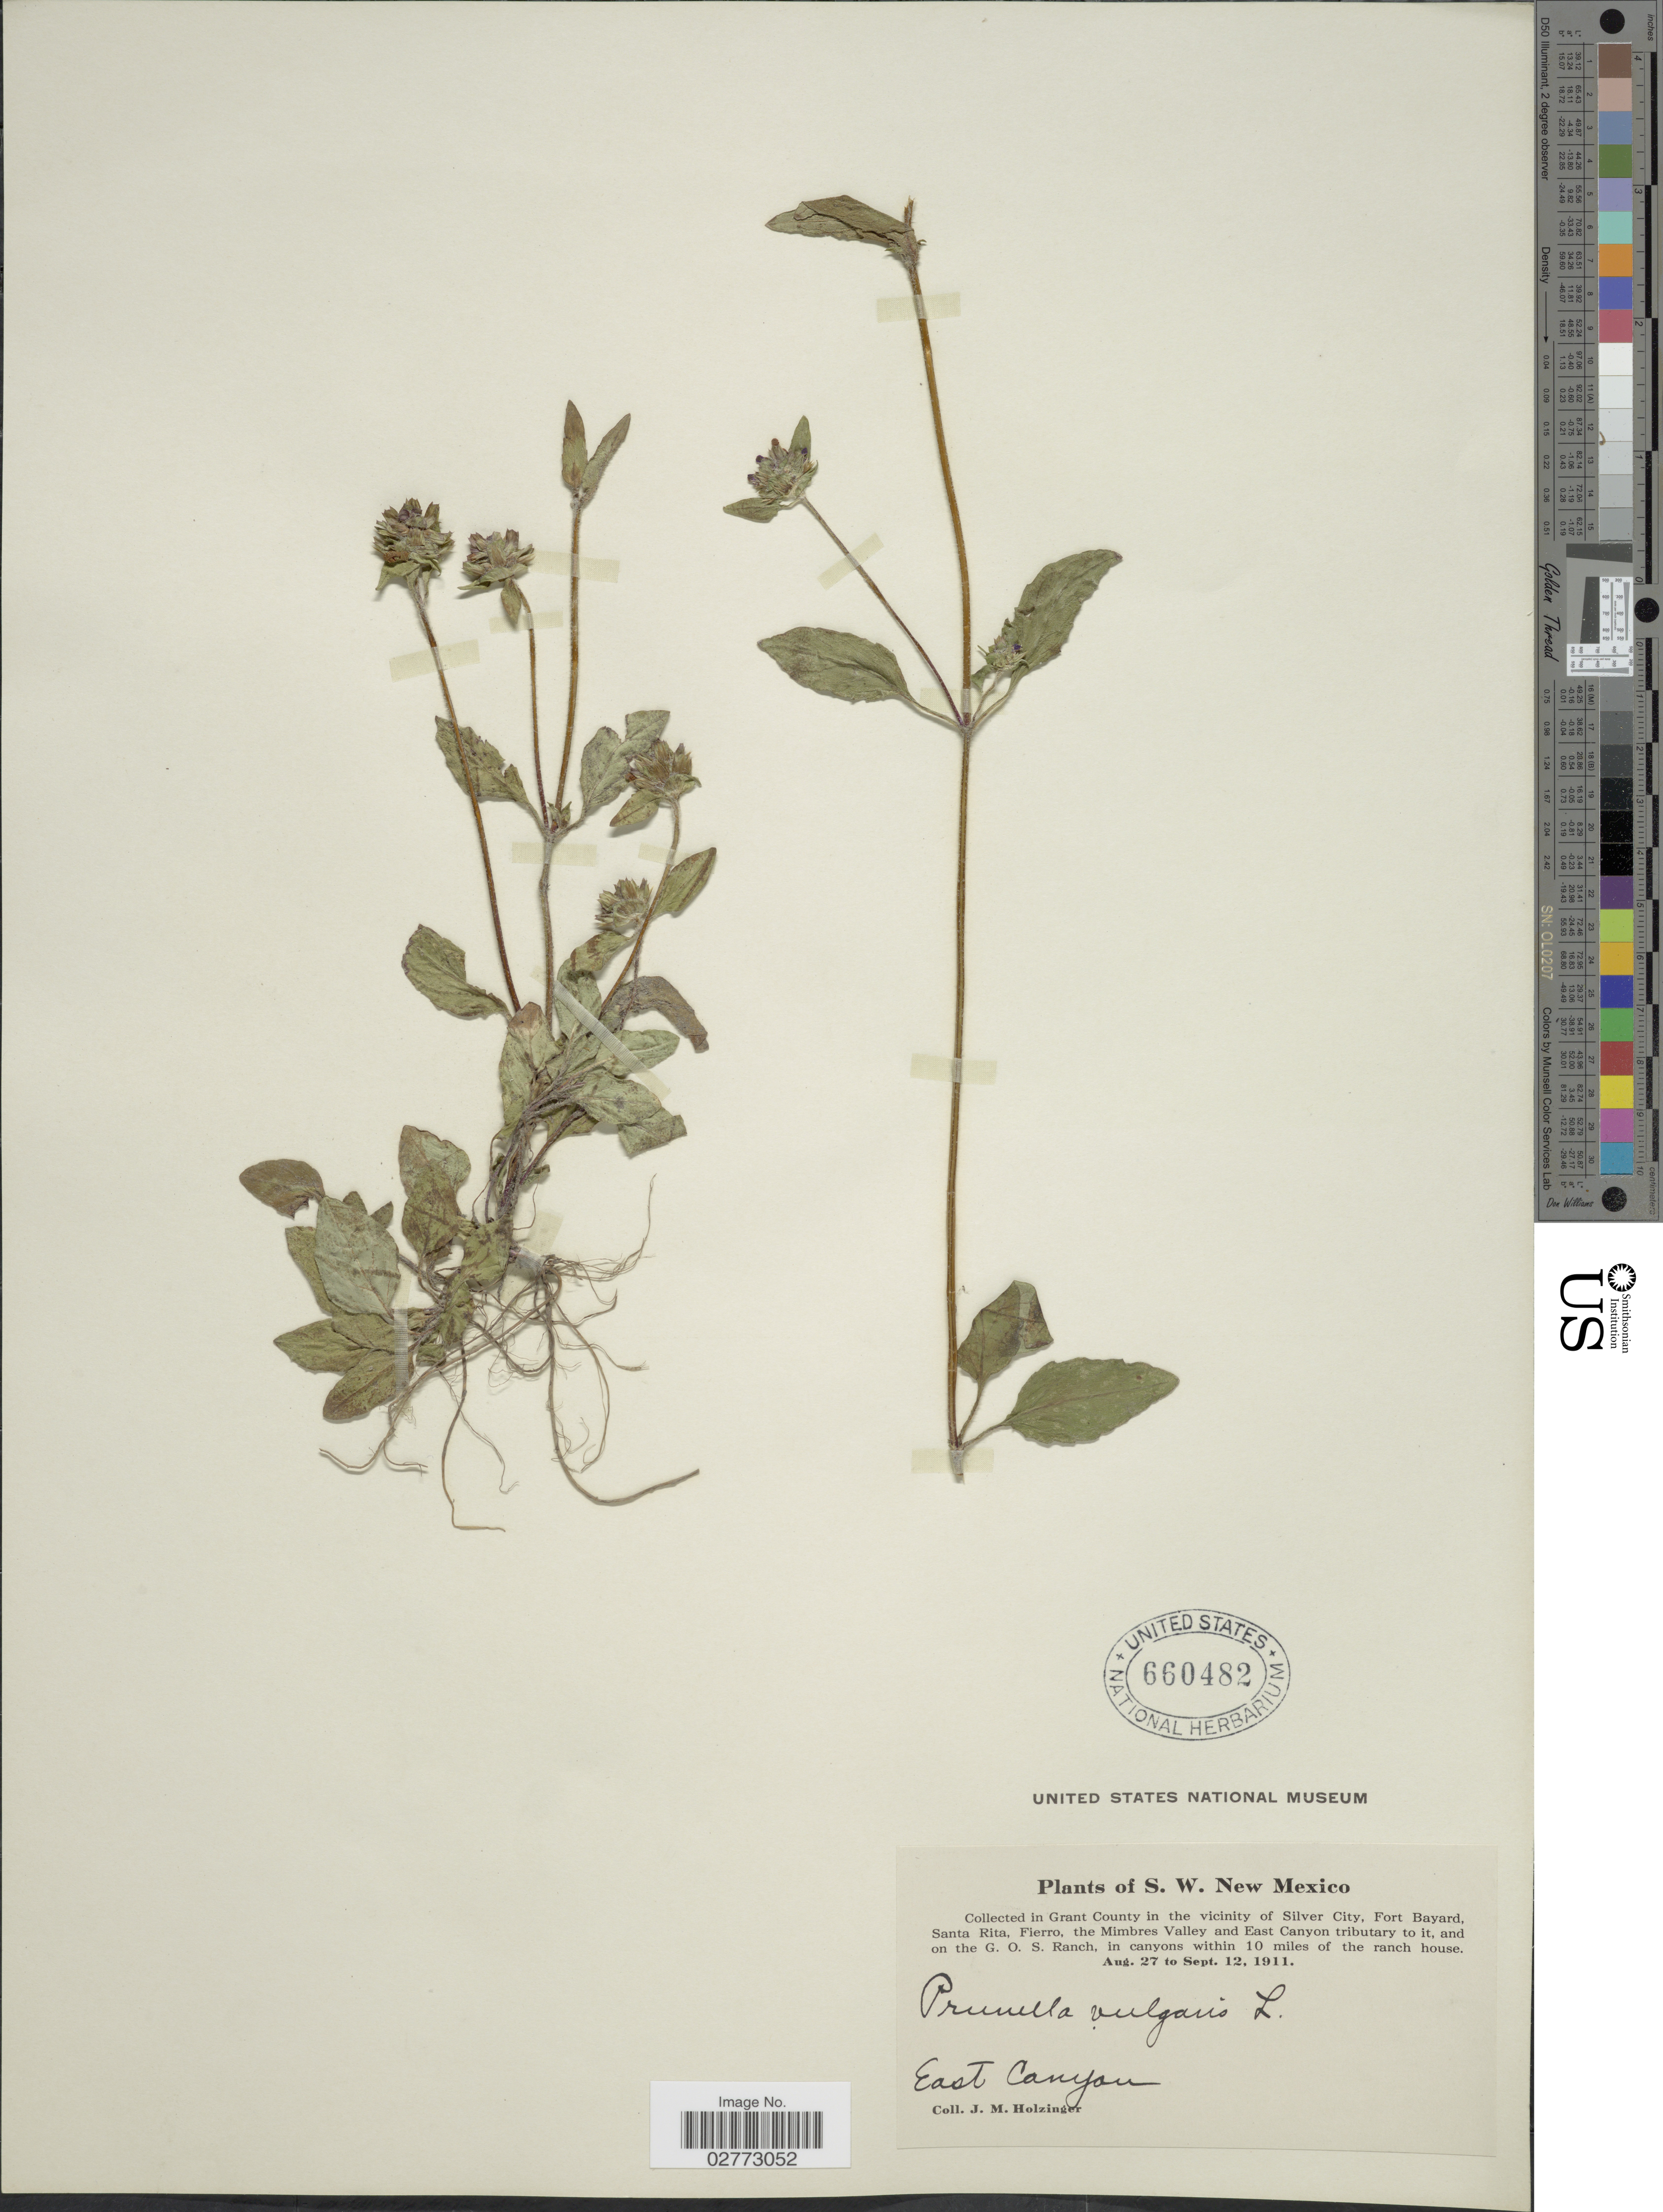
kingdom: Plantae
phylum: Tracheophyta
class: Magnoliopsida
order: Lamiales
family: Lamiaceae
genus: Prunella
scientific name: Prunella vulgaris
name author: L.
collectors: J. M. Holzinger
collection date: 1911-08-27/1911-09-12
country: United States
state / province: New Mexico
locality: S.W. New Mexico. Grant County in the vicinity of Silver City, Fort Bayard, Santa Rita, Fierro, the Mimbres Valley and East Canyon tributary to it, and on the G.O.S. Ranch, in canyons within 10 miles of the ranch house.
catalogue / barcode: US 660482